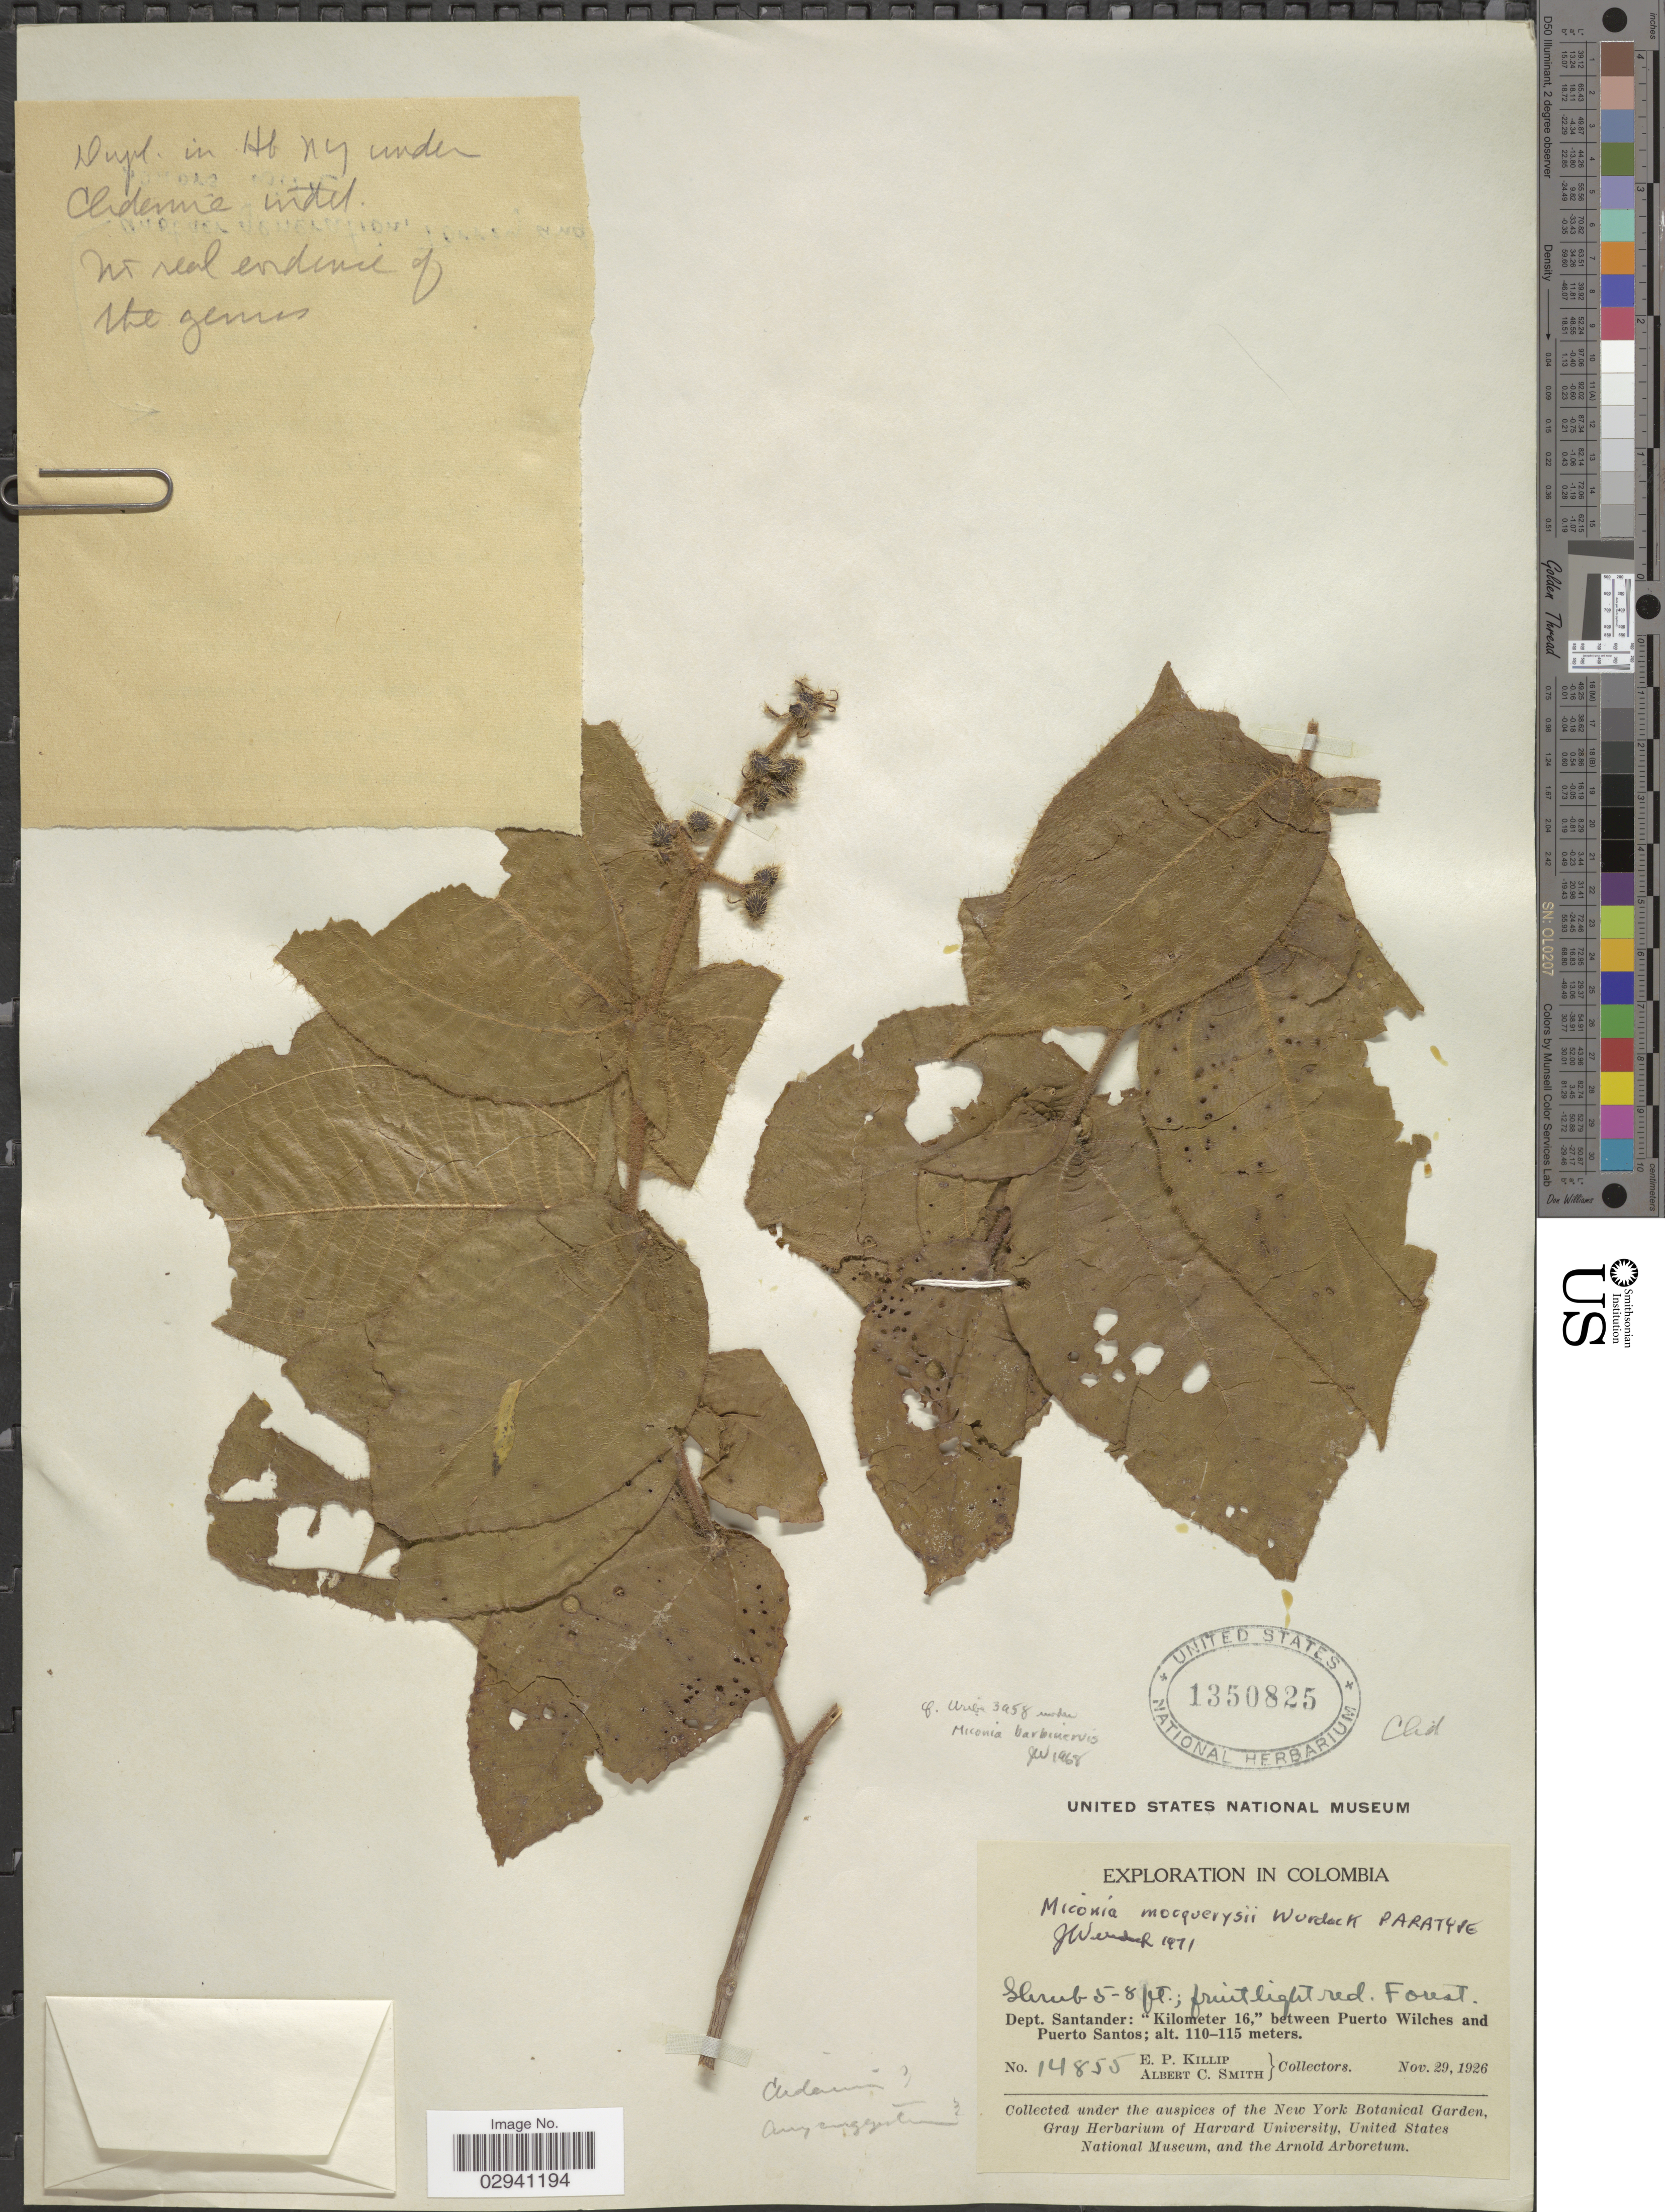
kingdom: Plantae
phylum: Tracheophyta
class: Magnoliopsida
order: Myrtales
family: Melastomataceae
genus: Miconia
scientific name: Miconia mocquerysii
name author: Wurdack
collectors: E. P. Killip & A. C. Smith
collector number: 14855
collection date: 1926-11-29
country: Colombia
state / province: Santander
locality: Dept. Santander: "Kilometer 16", between Puerto Wilches and Puerto Santos.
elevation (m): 110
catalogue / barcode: US 1350825